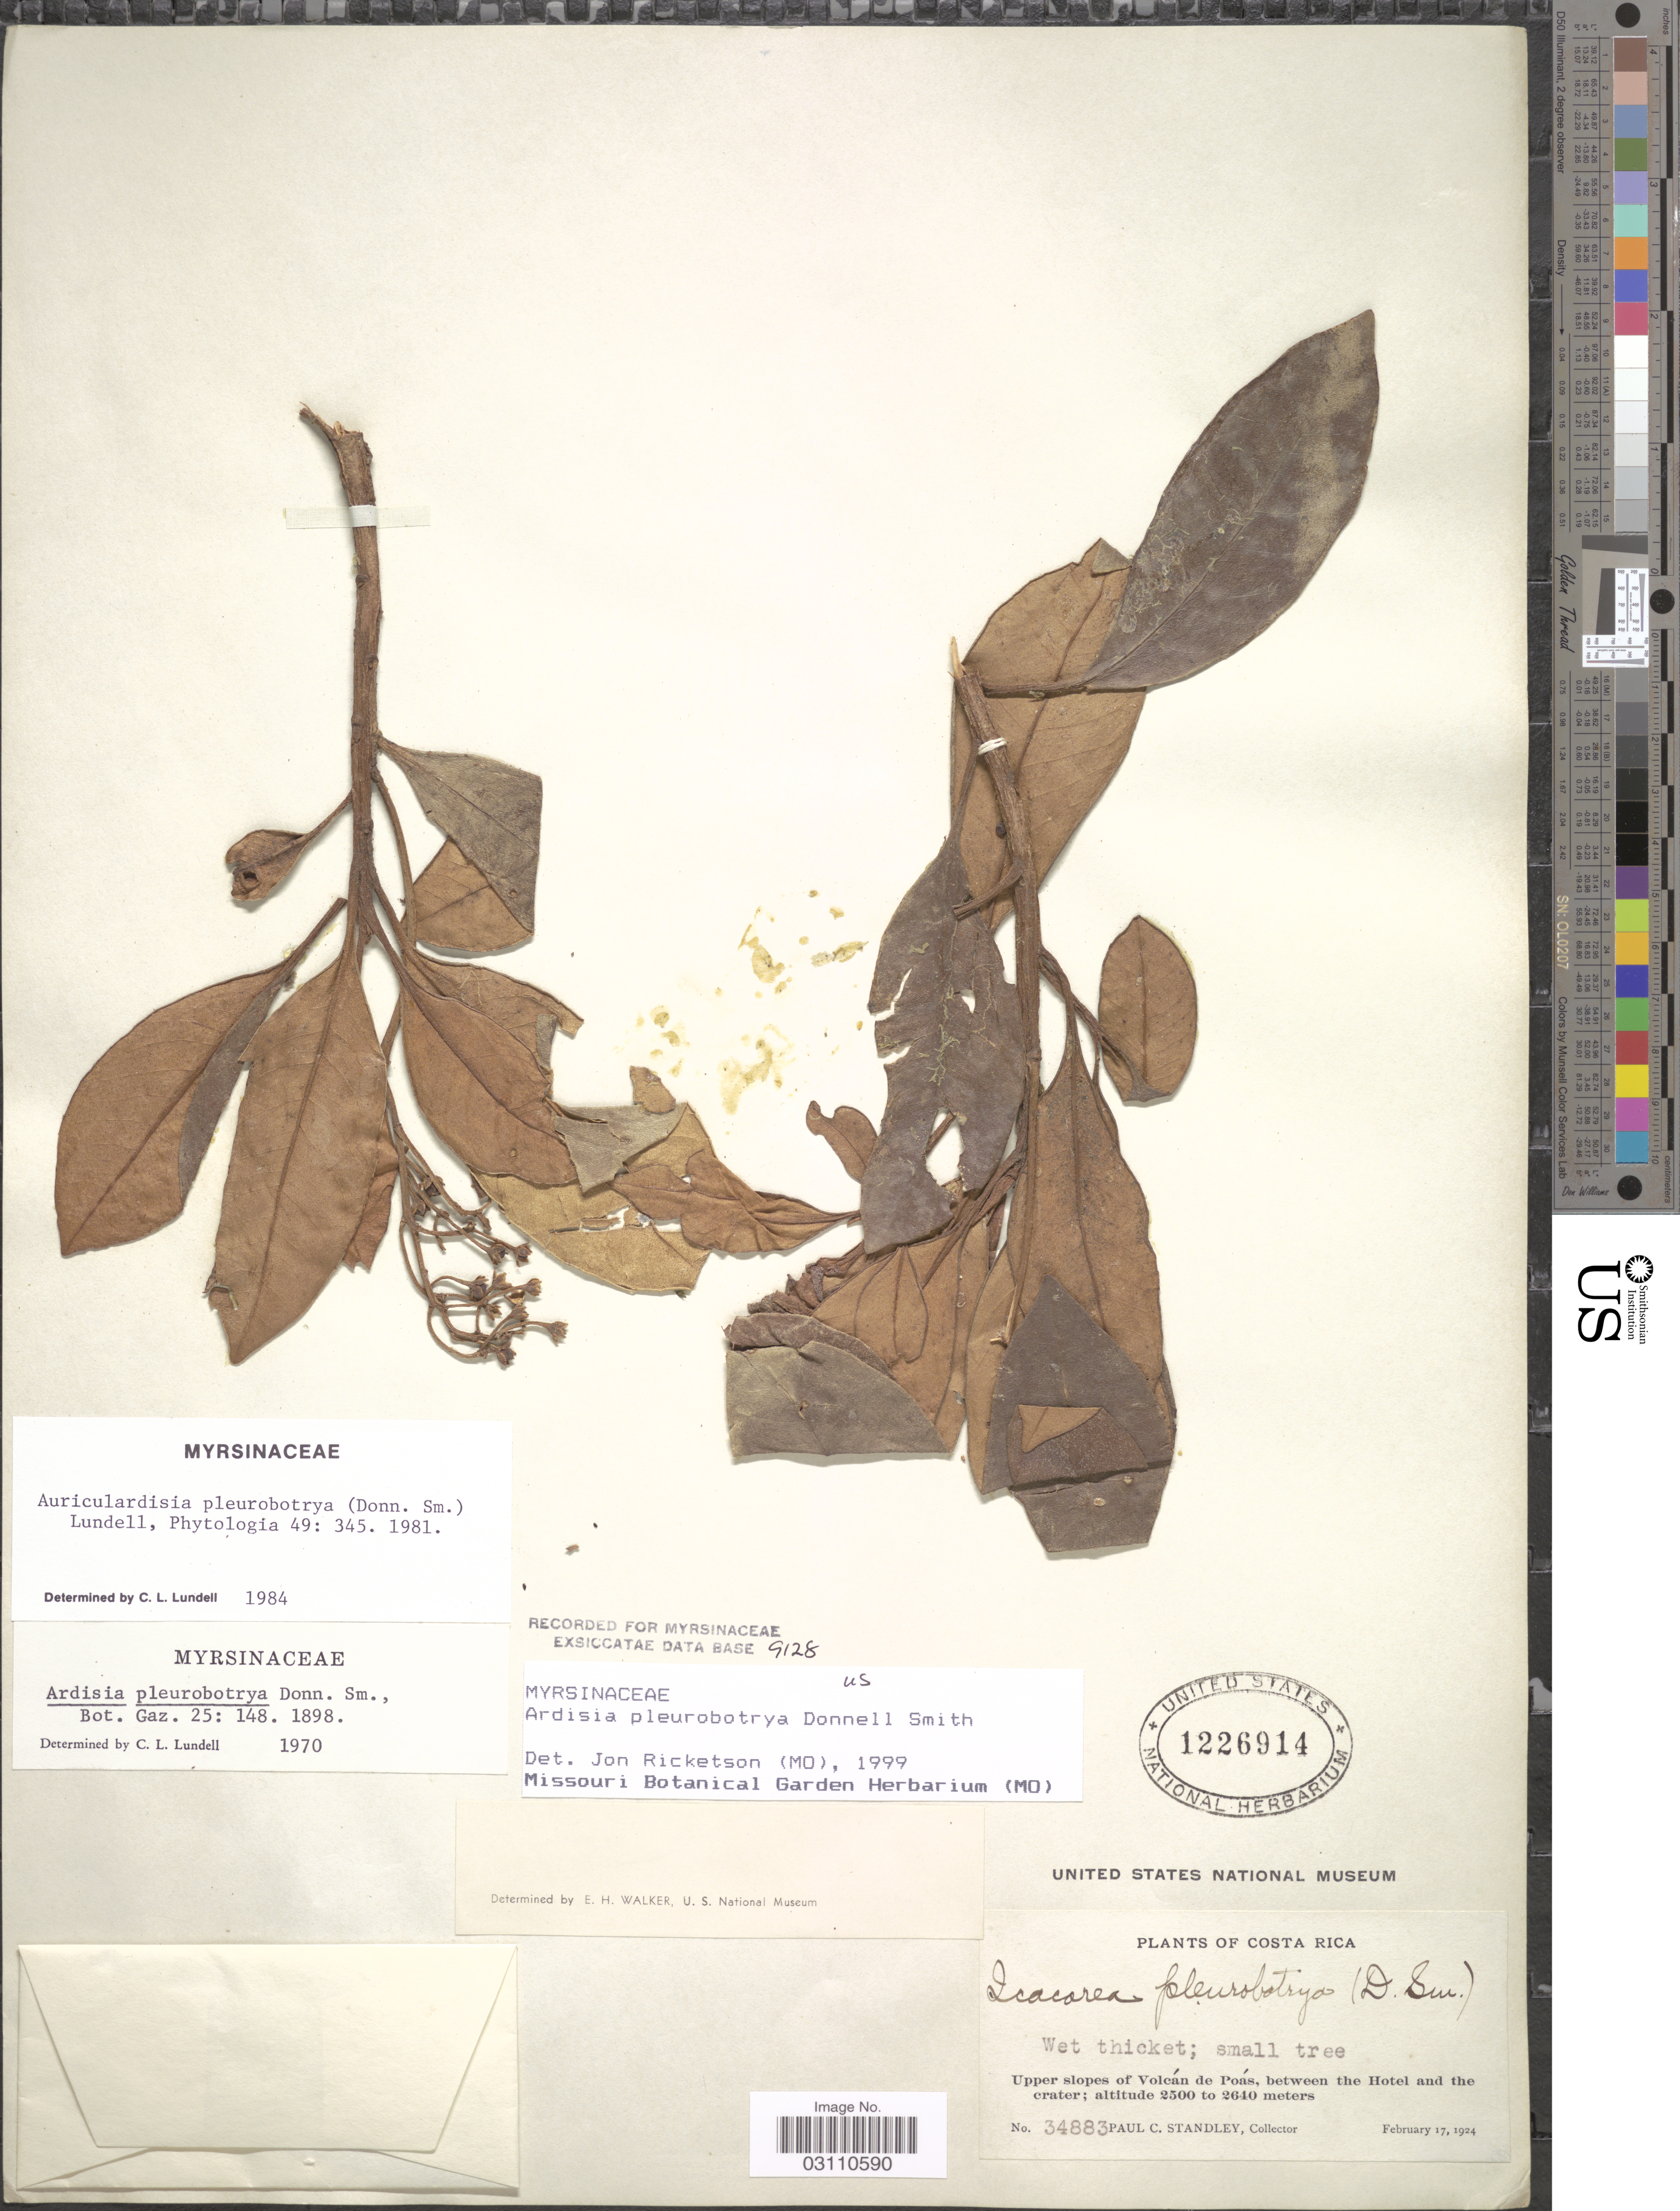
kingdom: Plantae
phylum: Tracheophyta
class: Magnoliopsida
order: Ericales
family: Primulaceae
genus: Ardisia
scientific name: Ardisia pleurobotrya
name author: Donn. Sm.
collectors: P. C. Standley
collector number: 34883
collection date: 1924-02-17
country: Costa Rica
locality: Upper slopes of Volcán de Poás, between the Hotel and the crater.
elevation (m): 2500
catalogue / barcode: US 1226914